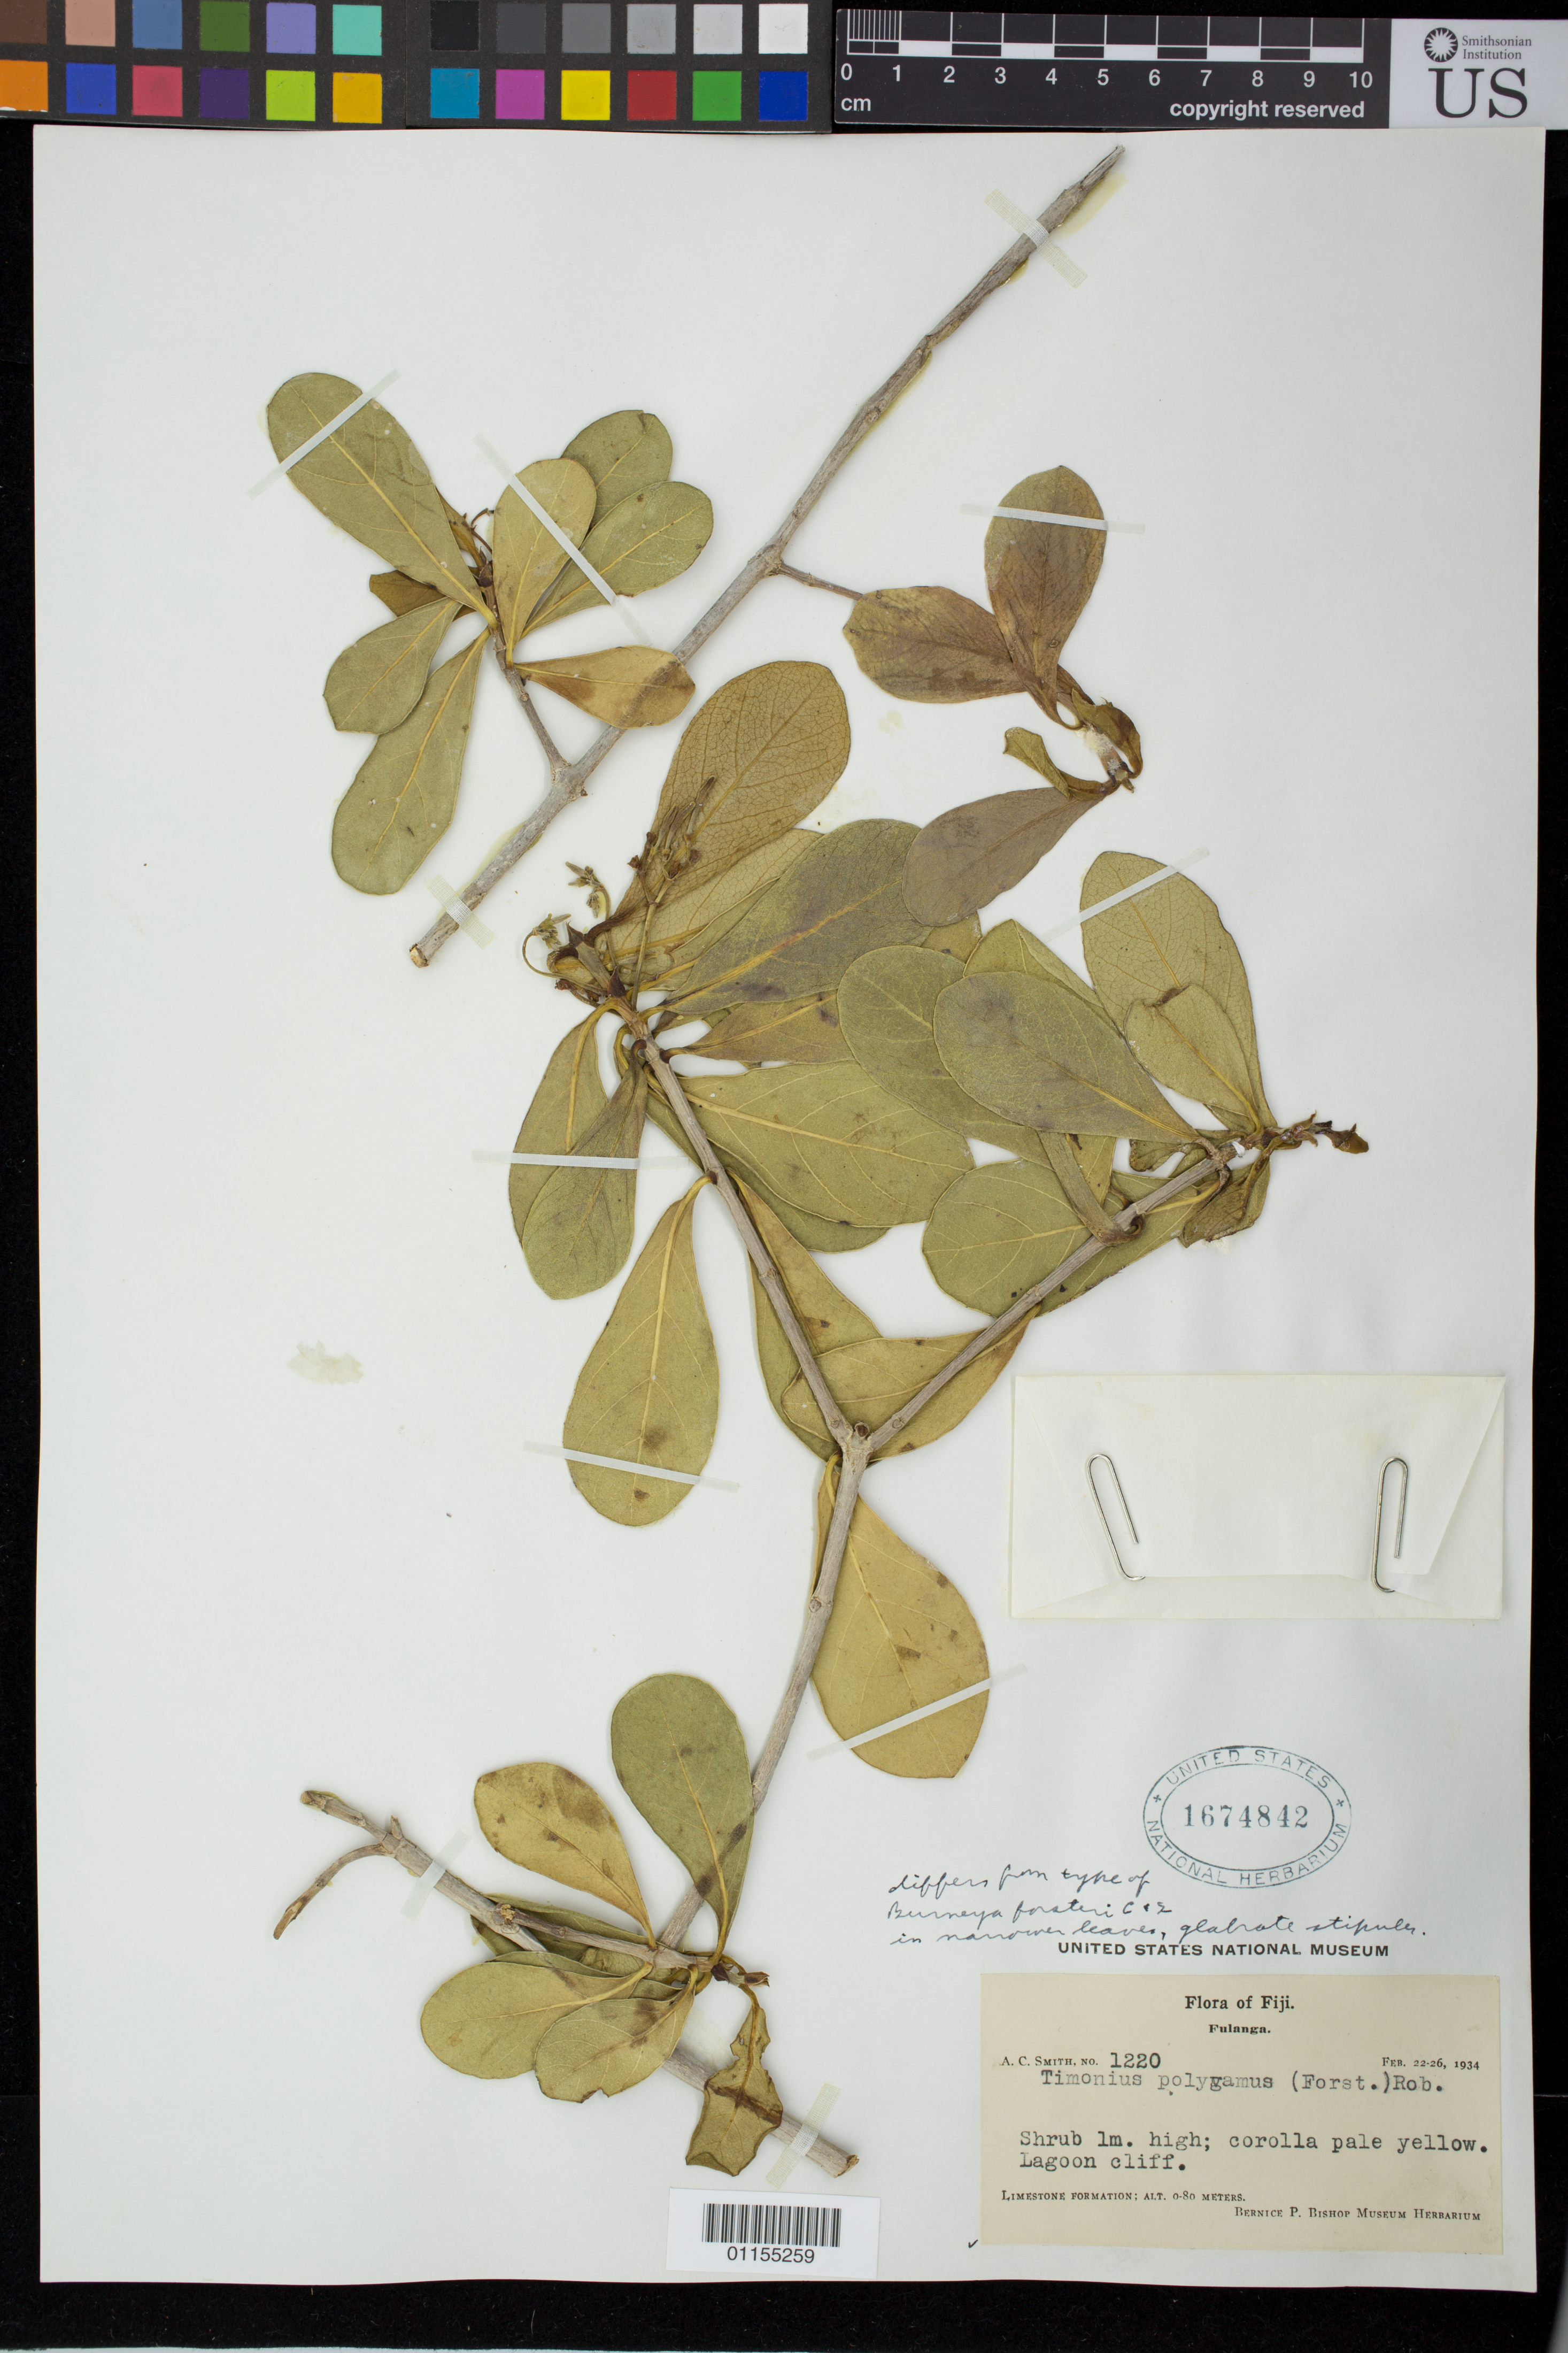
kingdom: Plantae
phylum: Tracheophyta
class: Magnoliopsida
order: Gentianales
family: Rubiaceae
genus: Timonius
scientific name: Timonius polygamus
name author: (G. Forst.) Rob.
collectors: A. C. Smith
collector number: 1220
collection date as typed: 22 Feb 1934 to 26 Feb 1934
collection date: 1934-02-22/1934-02-26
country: Fiji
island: Fulaga [Fulanga]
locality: Fulanga.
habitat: Lagoon cliff.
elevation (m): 0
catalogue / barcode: US 1674842